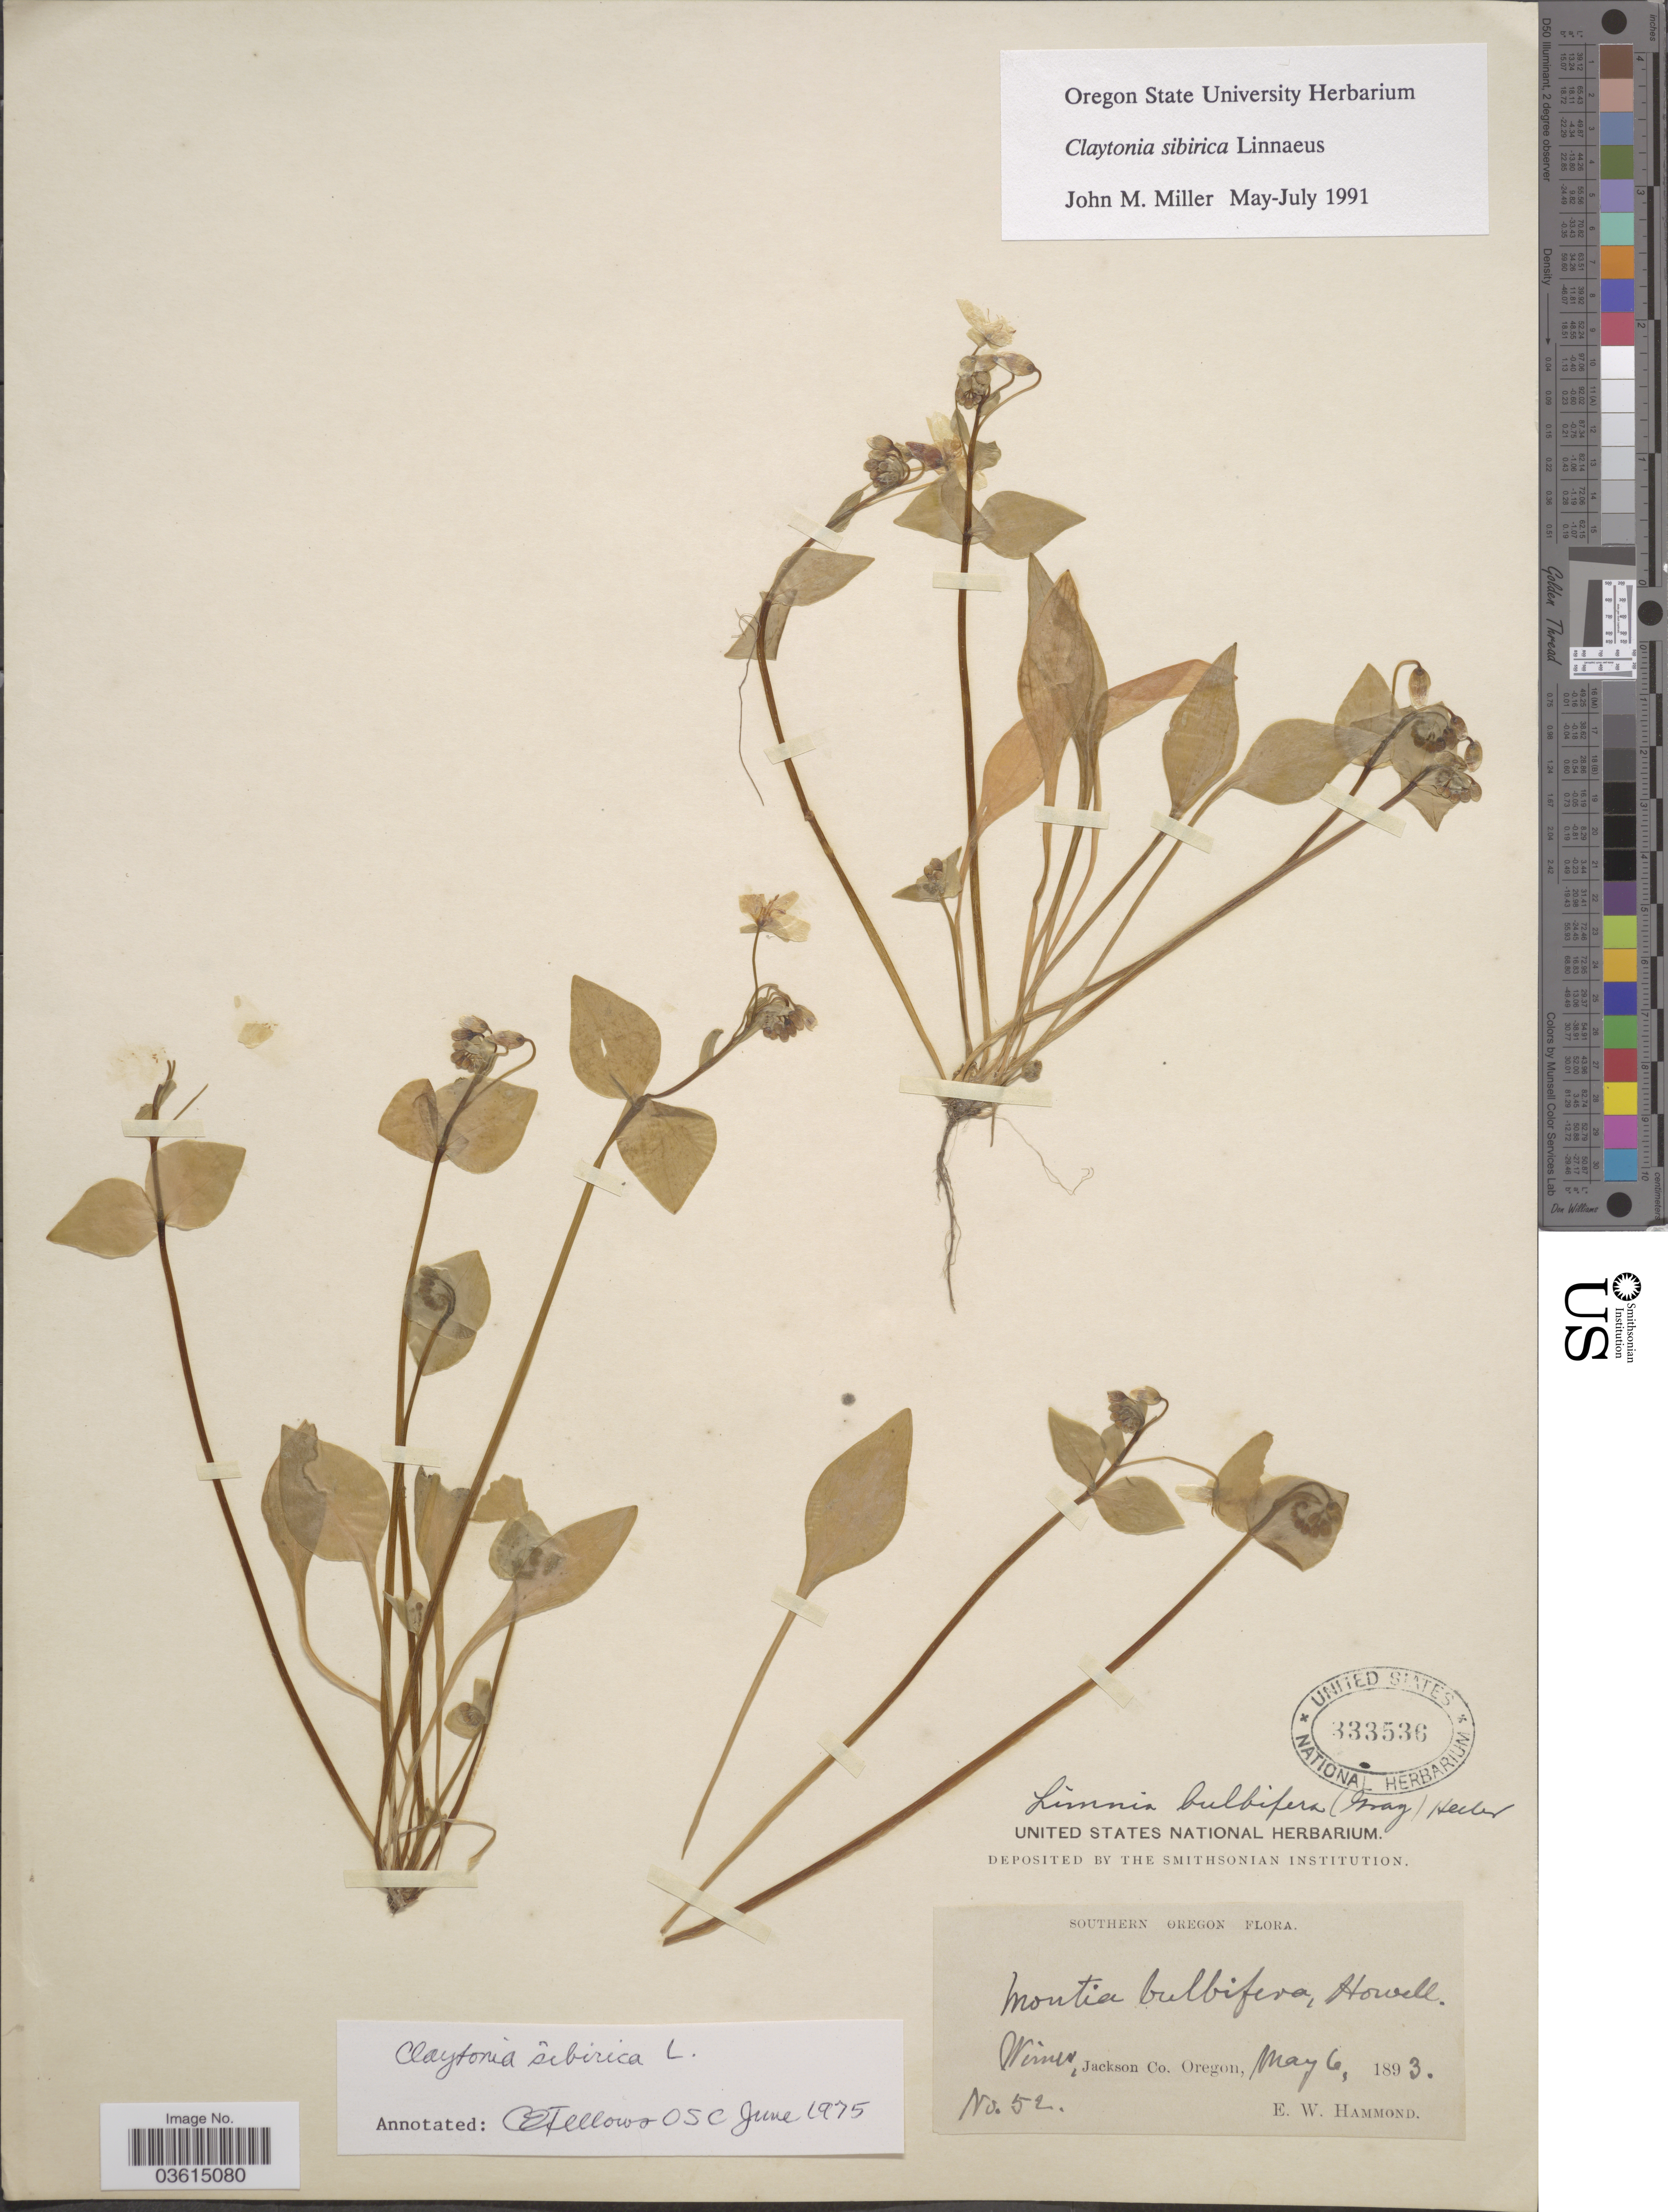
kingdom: Plantae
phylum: Tracheophyta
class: Magnoliopsida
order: Caryophyllales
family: Montiaceae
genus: Claytonia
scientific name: Claytonia sibirica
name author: L.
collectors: E. Hammond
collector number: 52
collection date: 1893-05-06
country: United States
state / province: Oregon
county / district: Jackson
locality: Southern Oregon. Wimer, Jackson Co.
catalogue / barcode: US 333536